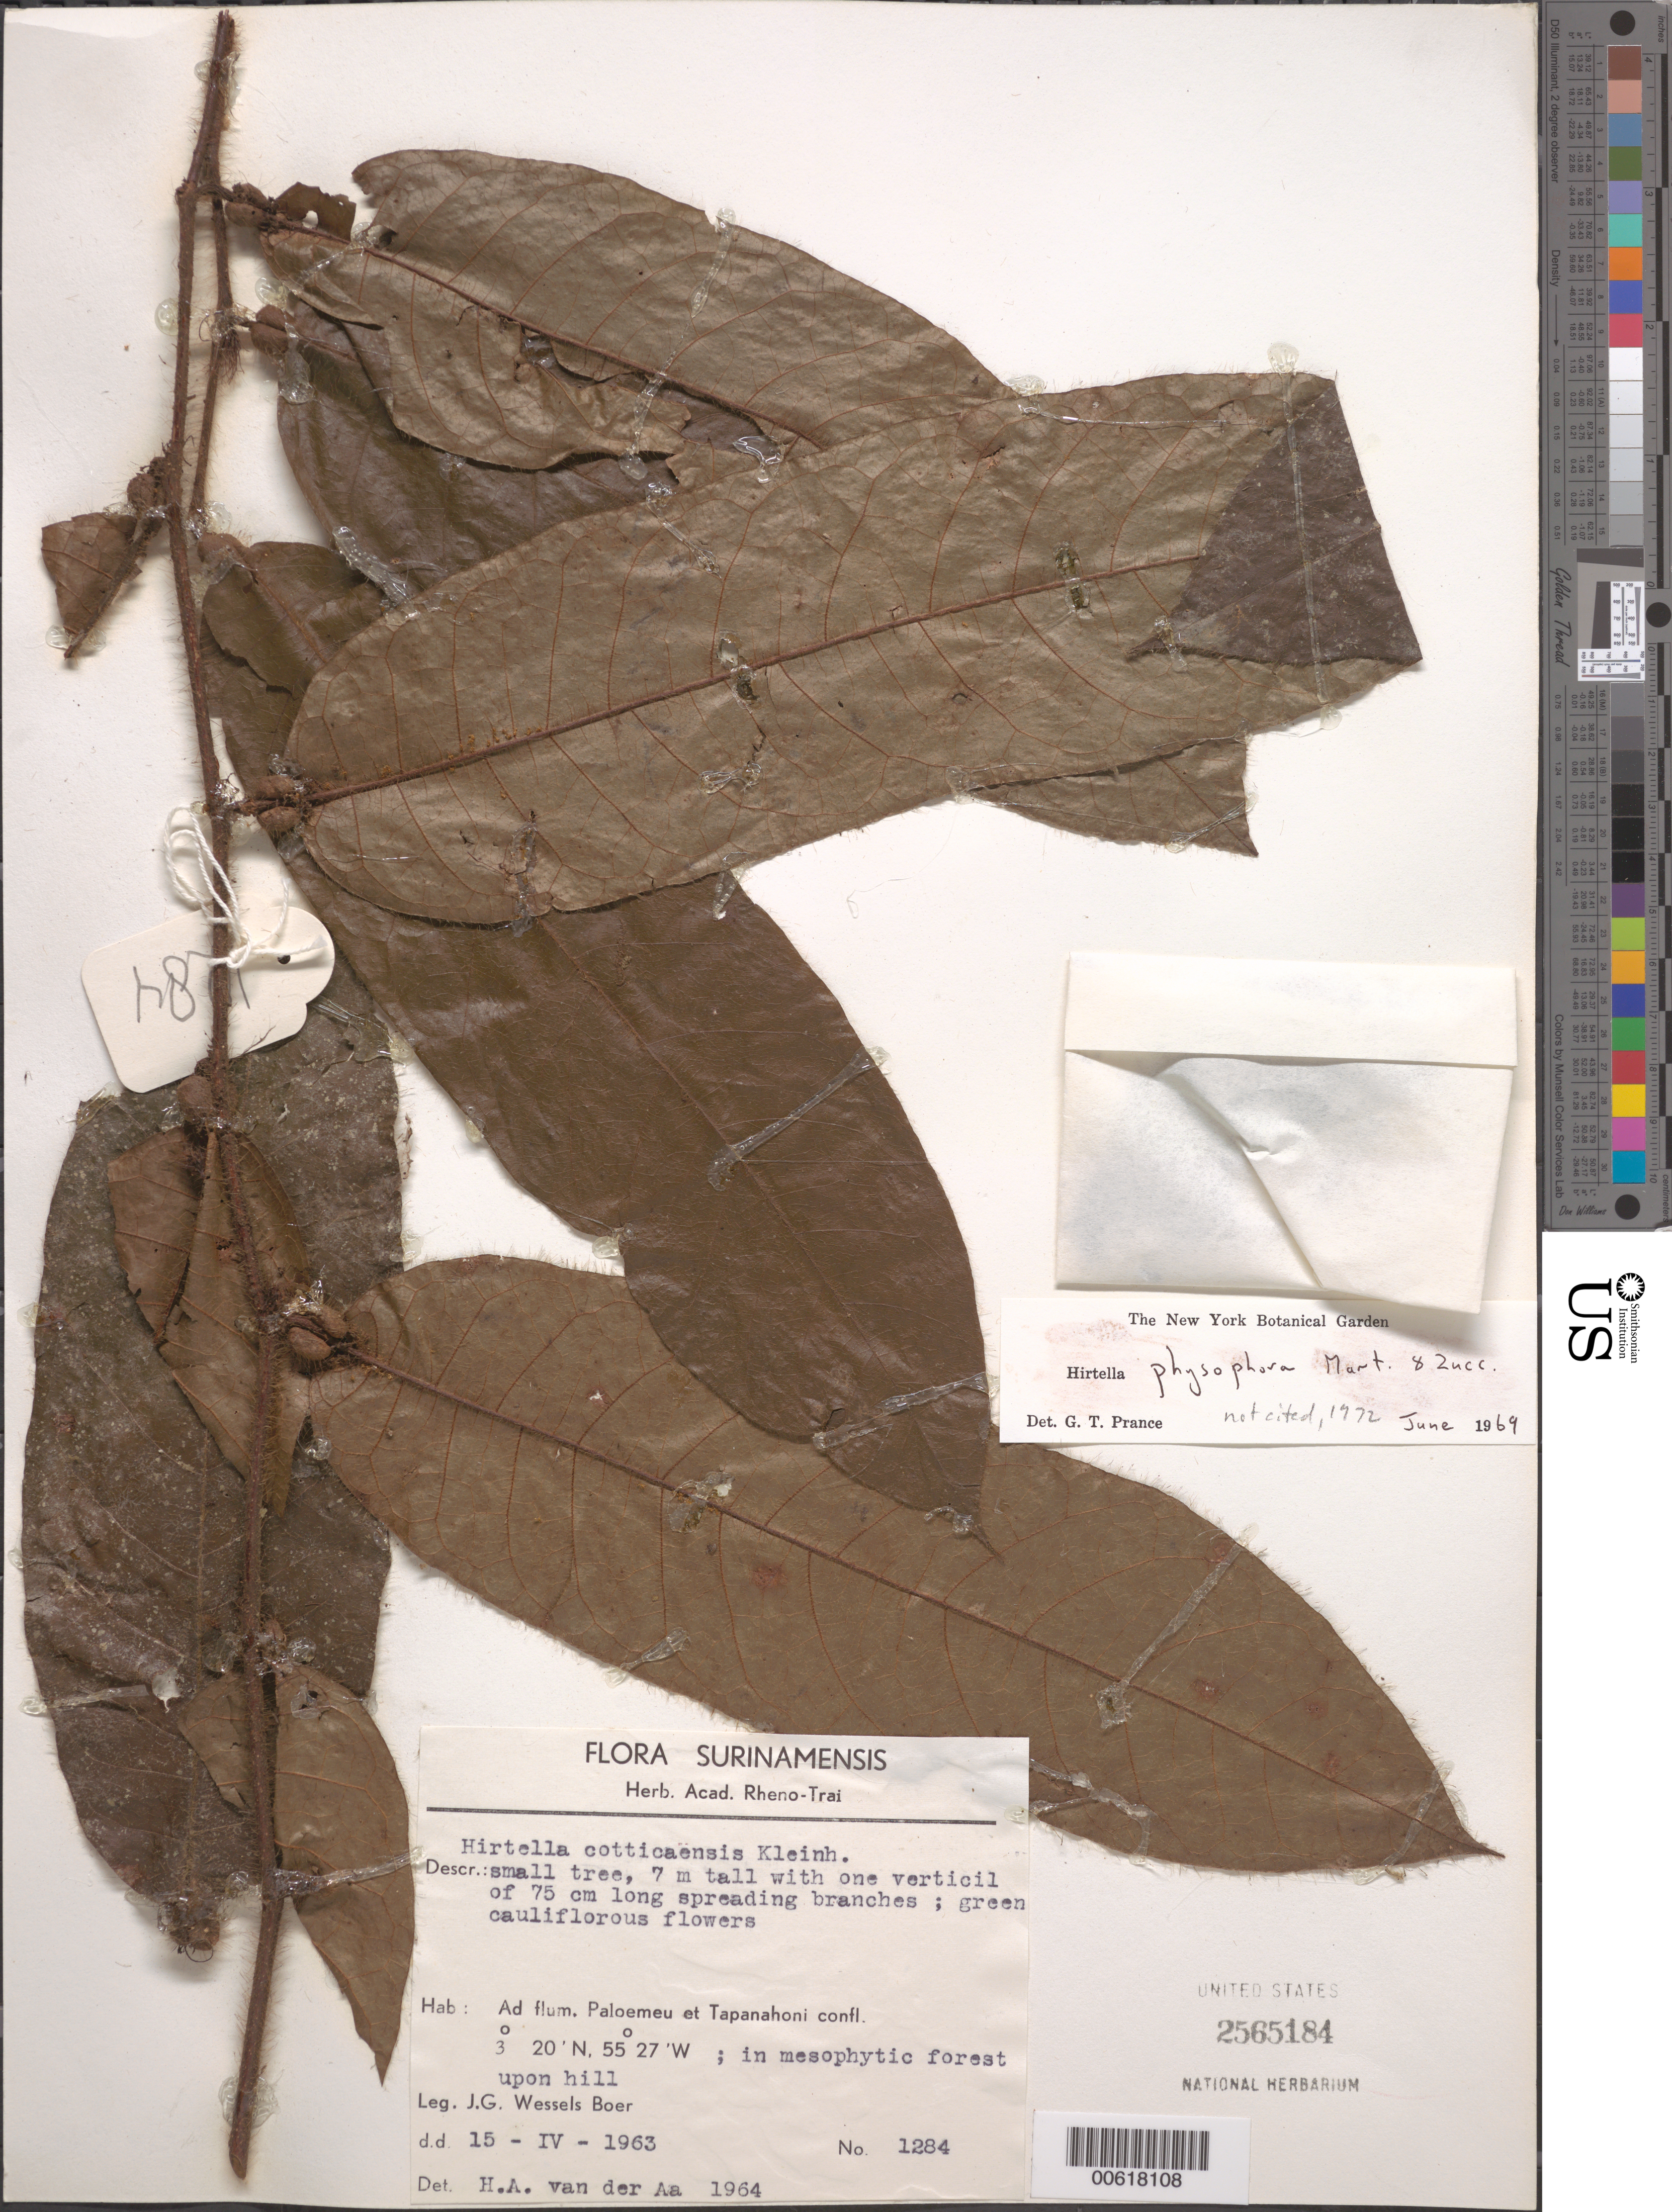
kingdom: Plantae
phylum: Tracheophyta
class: Magnoliopsida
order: Malpighiales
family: Chrysobalanaceae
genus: Hirtella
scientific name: Hirtella physophora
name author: Mart. & Zucc.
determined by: Prance, G. T.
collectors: J. G. Wessels Boer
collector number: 1284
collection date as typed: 15-Apr-63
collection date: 1963-04-15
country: Suriname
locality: Ad flum. Paloemeu et Tapanahoni confl.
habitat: Mesophytic forest upon hill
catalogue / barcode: US 2565184